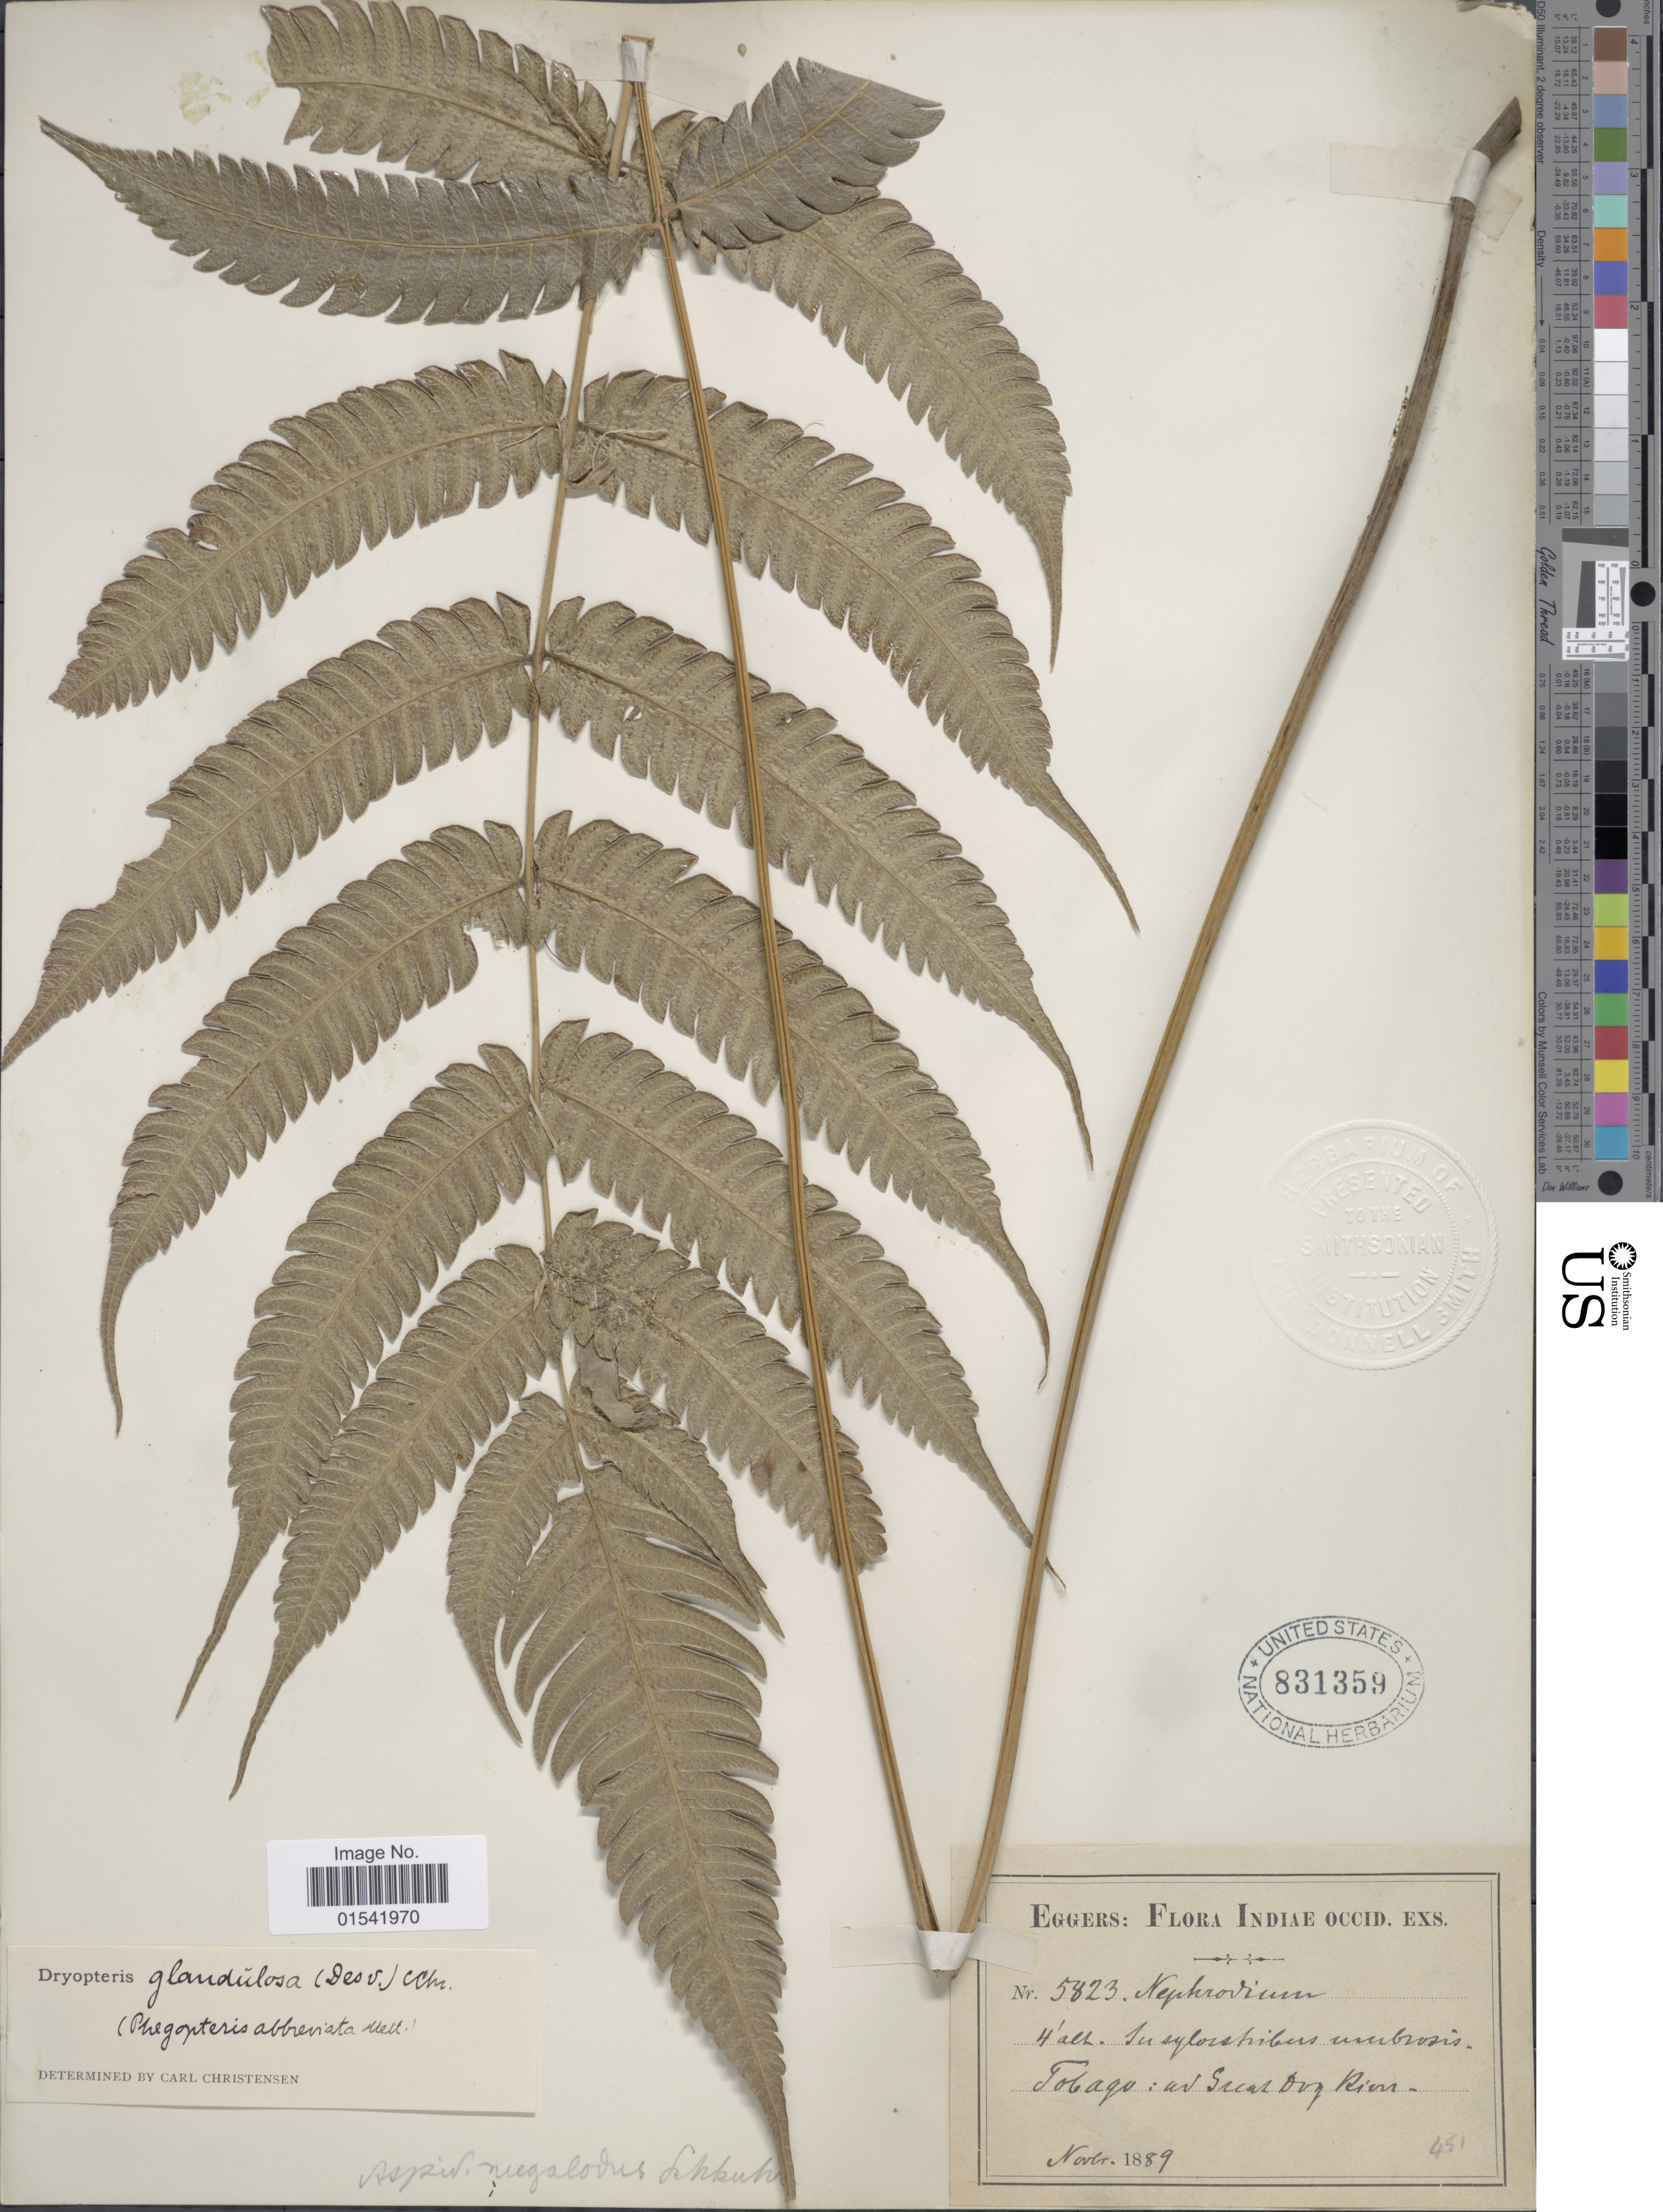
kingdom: Plantae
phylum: Tracheophyta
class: Polypodiopsida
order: Polypodiales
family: Thelypteridaceae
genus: Steiropteris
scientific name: Steiropteris glandulosa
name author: (Hook. f.) Pic. Serm.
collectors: -. Eggers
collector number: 5823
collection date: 1889-11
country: Trinidad and Tobago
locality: Tobago, Indiae Occid., ad Great Dog River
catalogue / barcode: US 831359